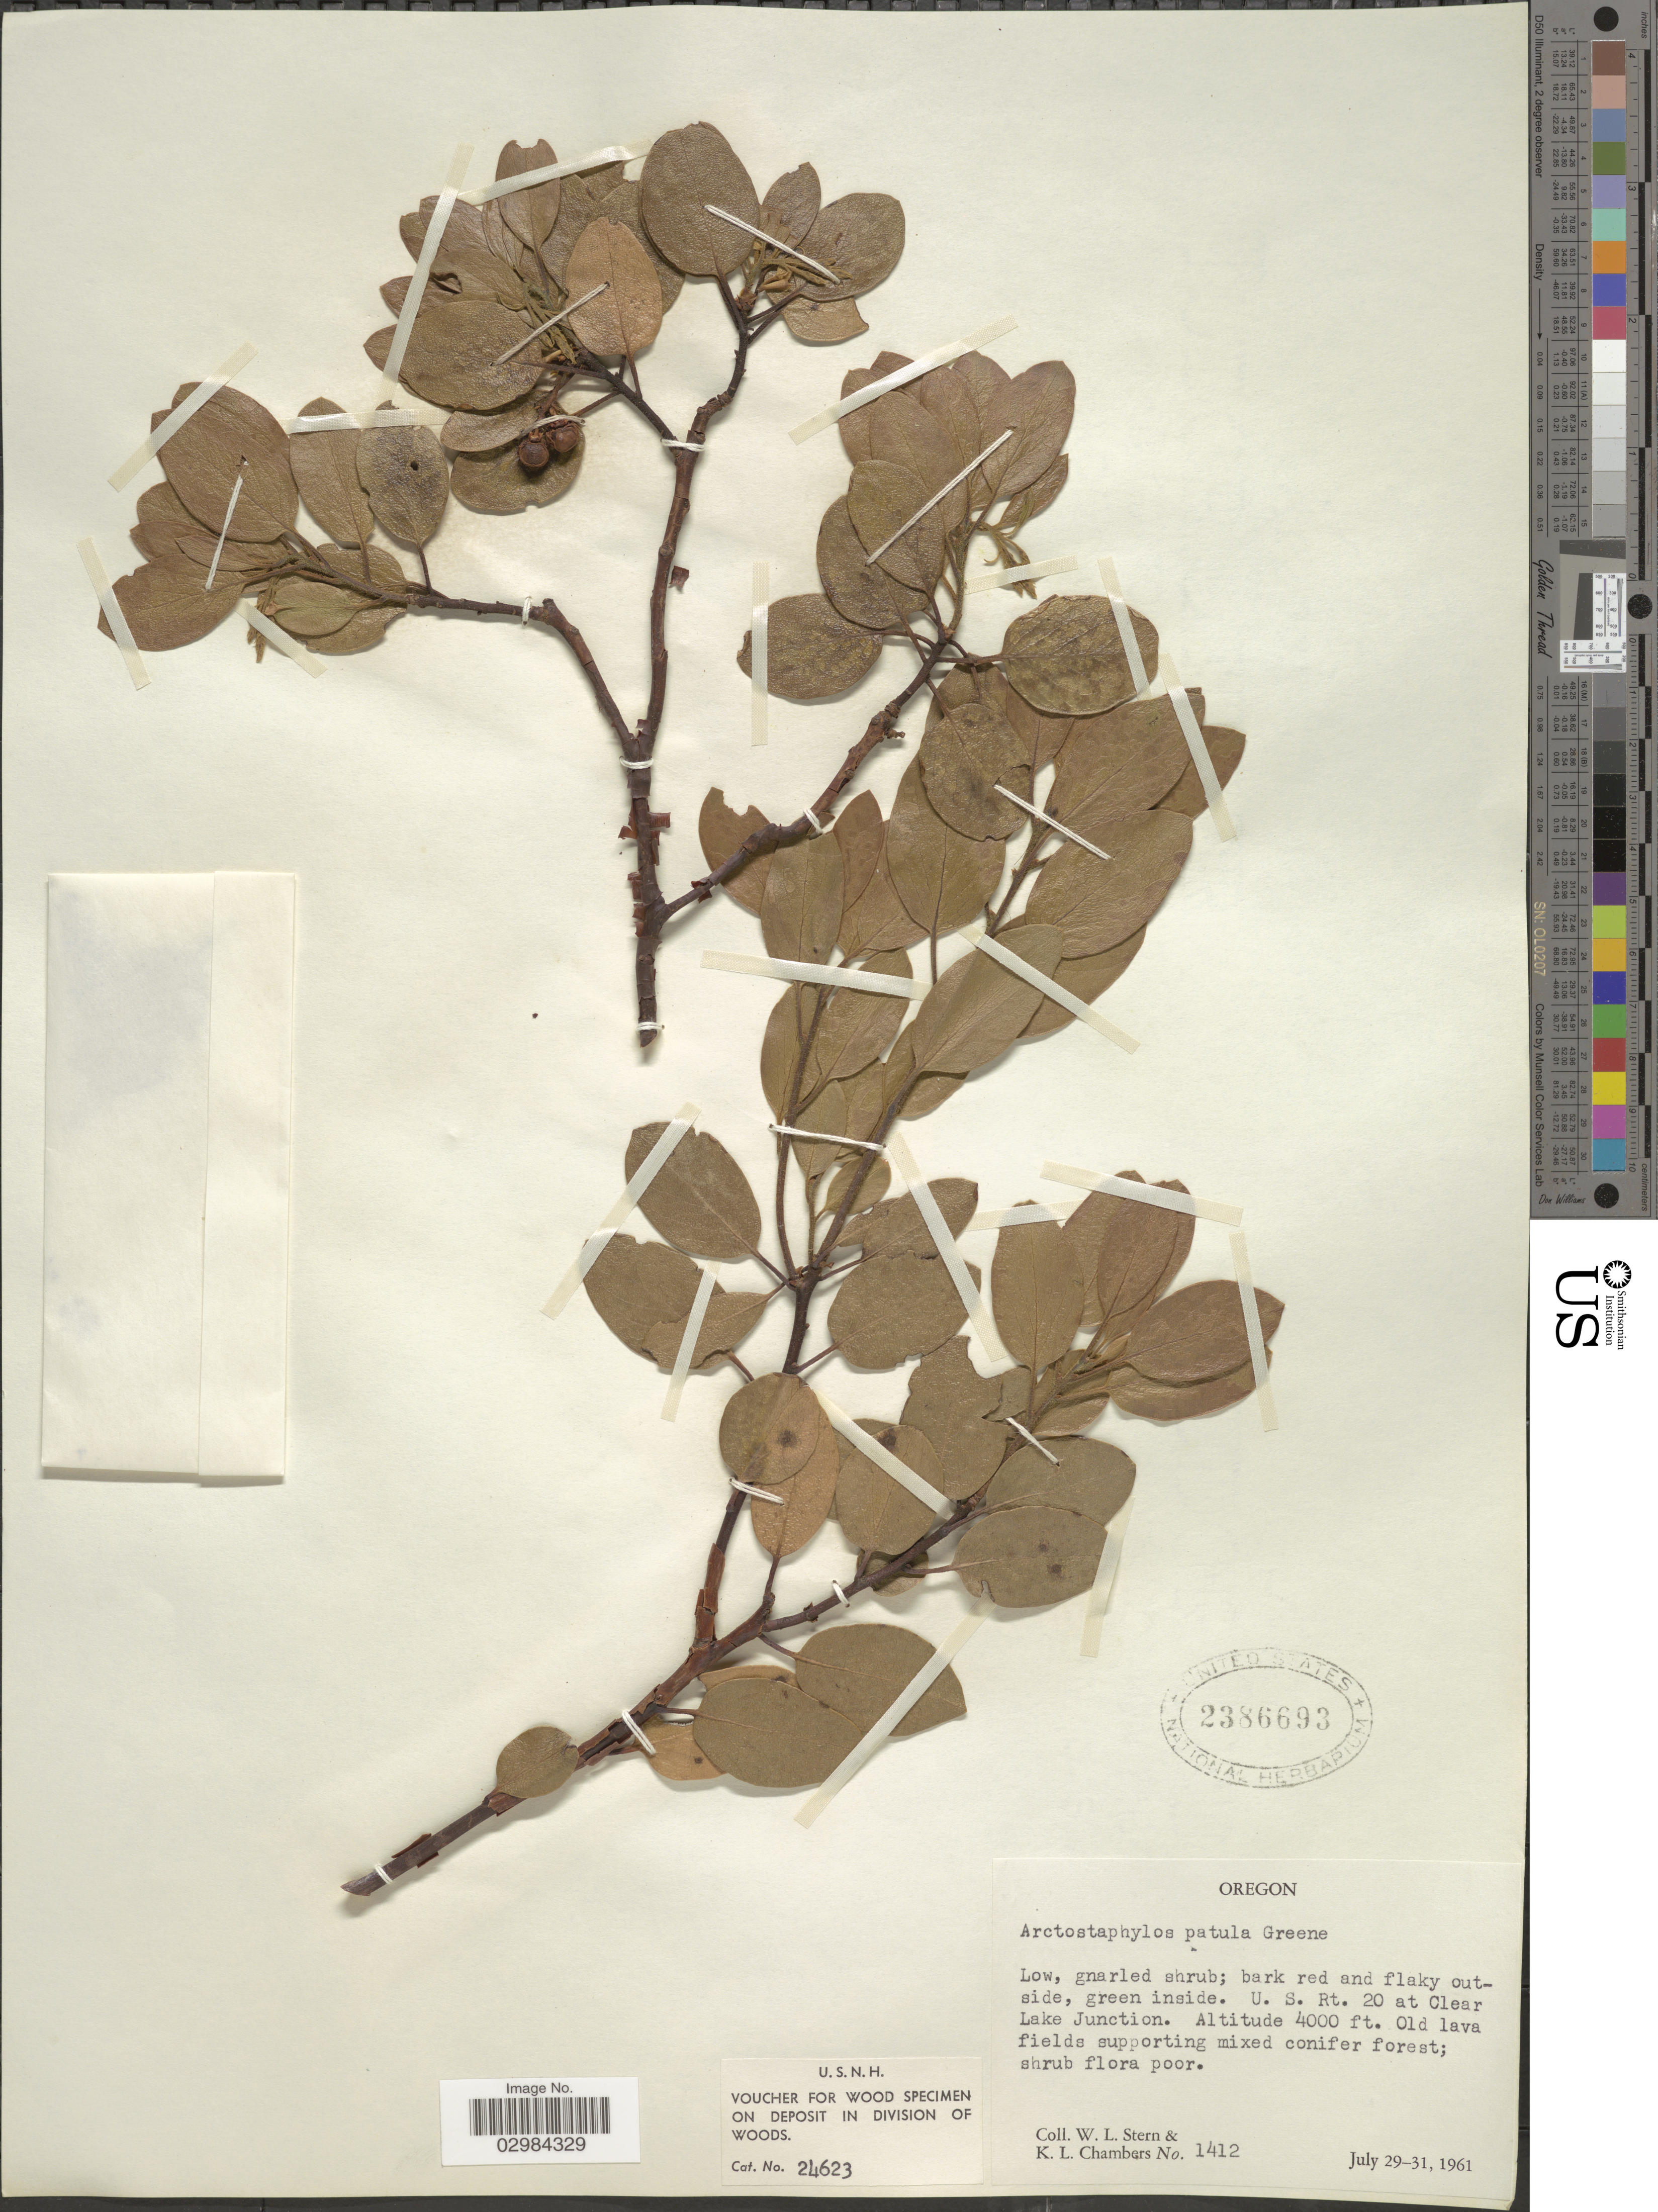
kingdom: Plantae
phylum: Tracheophyta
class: Magnoliopsida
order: Ericales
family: Ericaceae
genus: Arctostaphylos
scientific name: Arctostaphylos patula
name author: Greene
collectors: W. L. Stern & K. Chambers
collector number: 1412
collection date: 1961-07-29/1961-07-31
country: United States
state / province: Oregon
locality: U.S. Rt. 20 at Clear Lake Junction.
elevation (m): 1219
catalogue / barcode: US 2386693